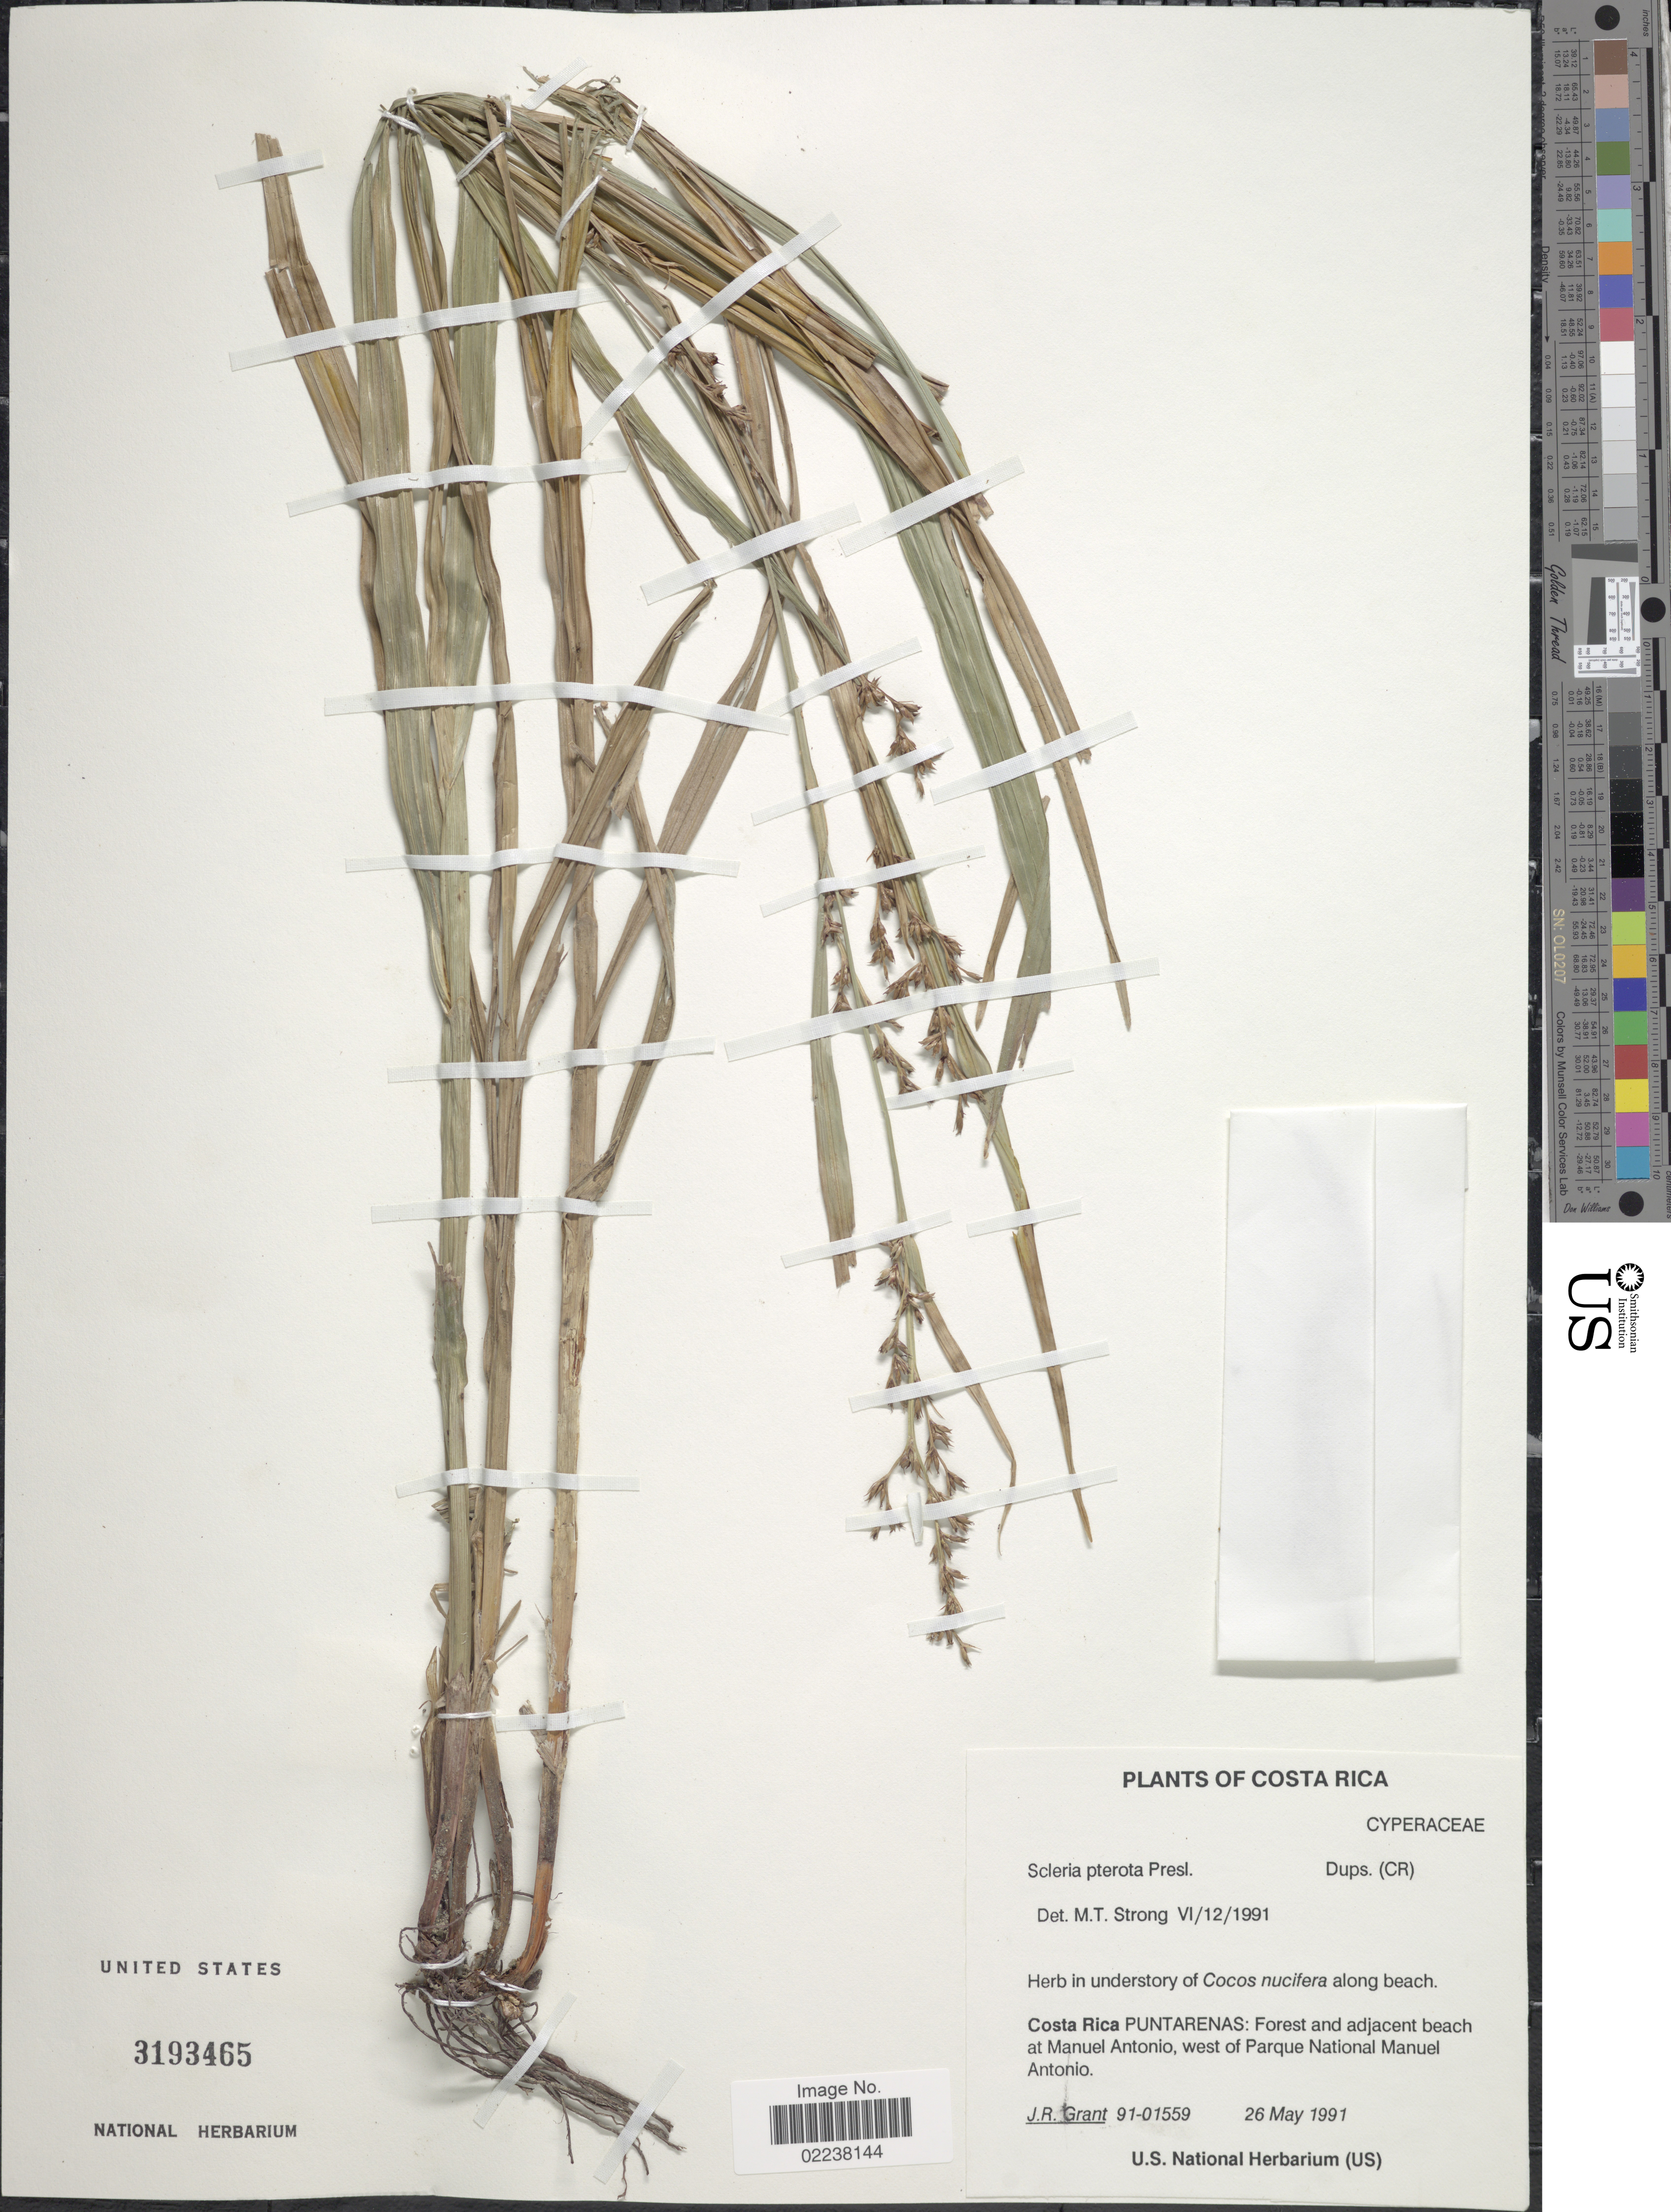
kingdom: Plantae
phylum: Tracheophyta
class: Liliopsida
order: Poales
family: Cyperaceae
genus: Scleria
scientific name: Scleria gaertneri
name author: Raddi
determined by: Strong, Mark T., (BOT), Smithsonian Institution - National Museum of Natural History (UNITED STATES)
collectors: J. Grant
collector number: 91-01559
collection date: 1991-05-26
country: Costa Rica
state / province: Puntarenas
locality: Forest and adjacent beach at Manuel Antonio, west of Parque National Manuel Antonio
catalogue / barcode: US 3193465